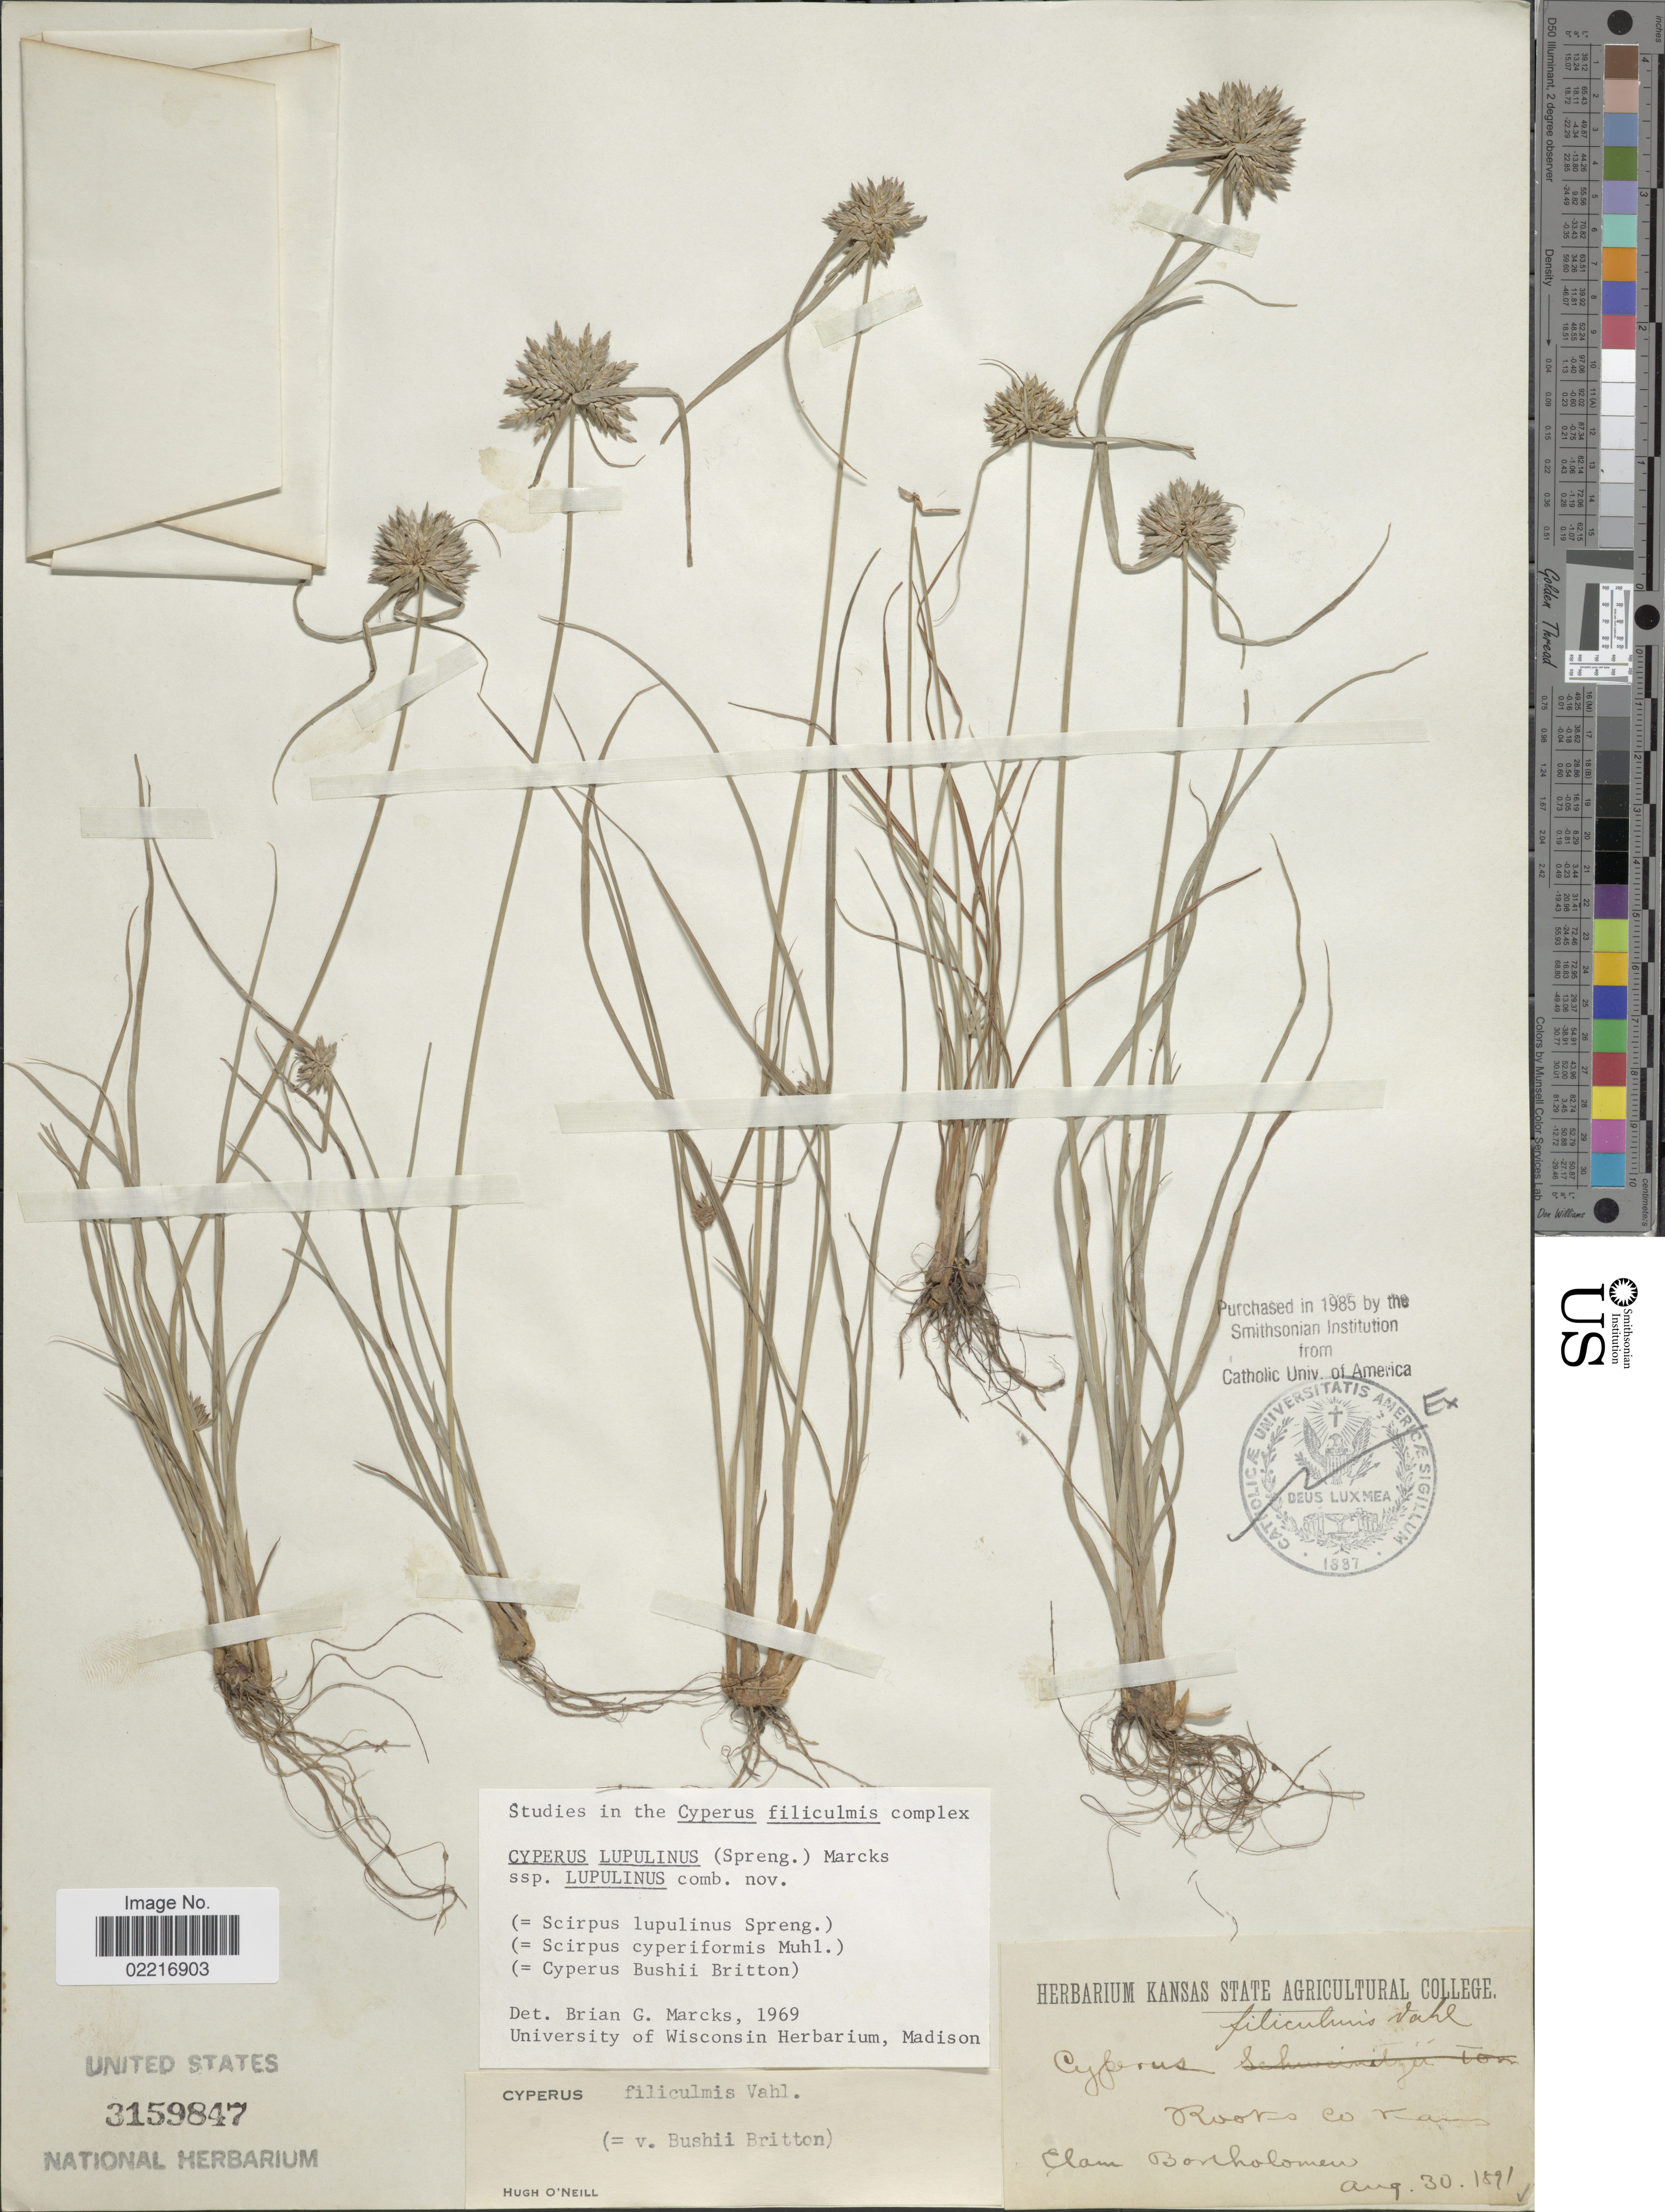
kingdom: Plantae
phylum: Tracheophyta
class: Liliopsida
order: Poales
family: Cyperaceae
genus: Cyperus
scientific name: Cyperus lupulinus subsp. lupulinus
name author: (Spreng.) Marcks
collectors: E. Bortholomen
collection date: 1891-08-30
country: United States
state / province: Kansas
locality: Rooks Co.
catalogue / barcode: US 3159847